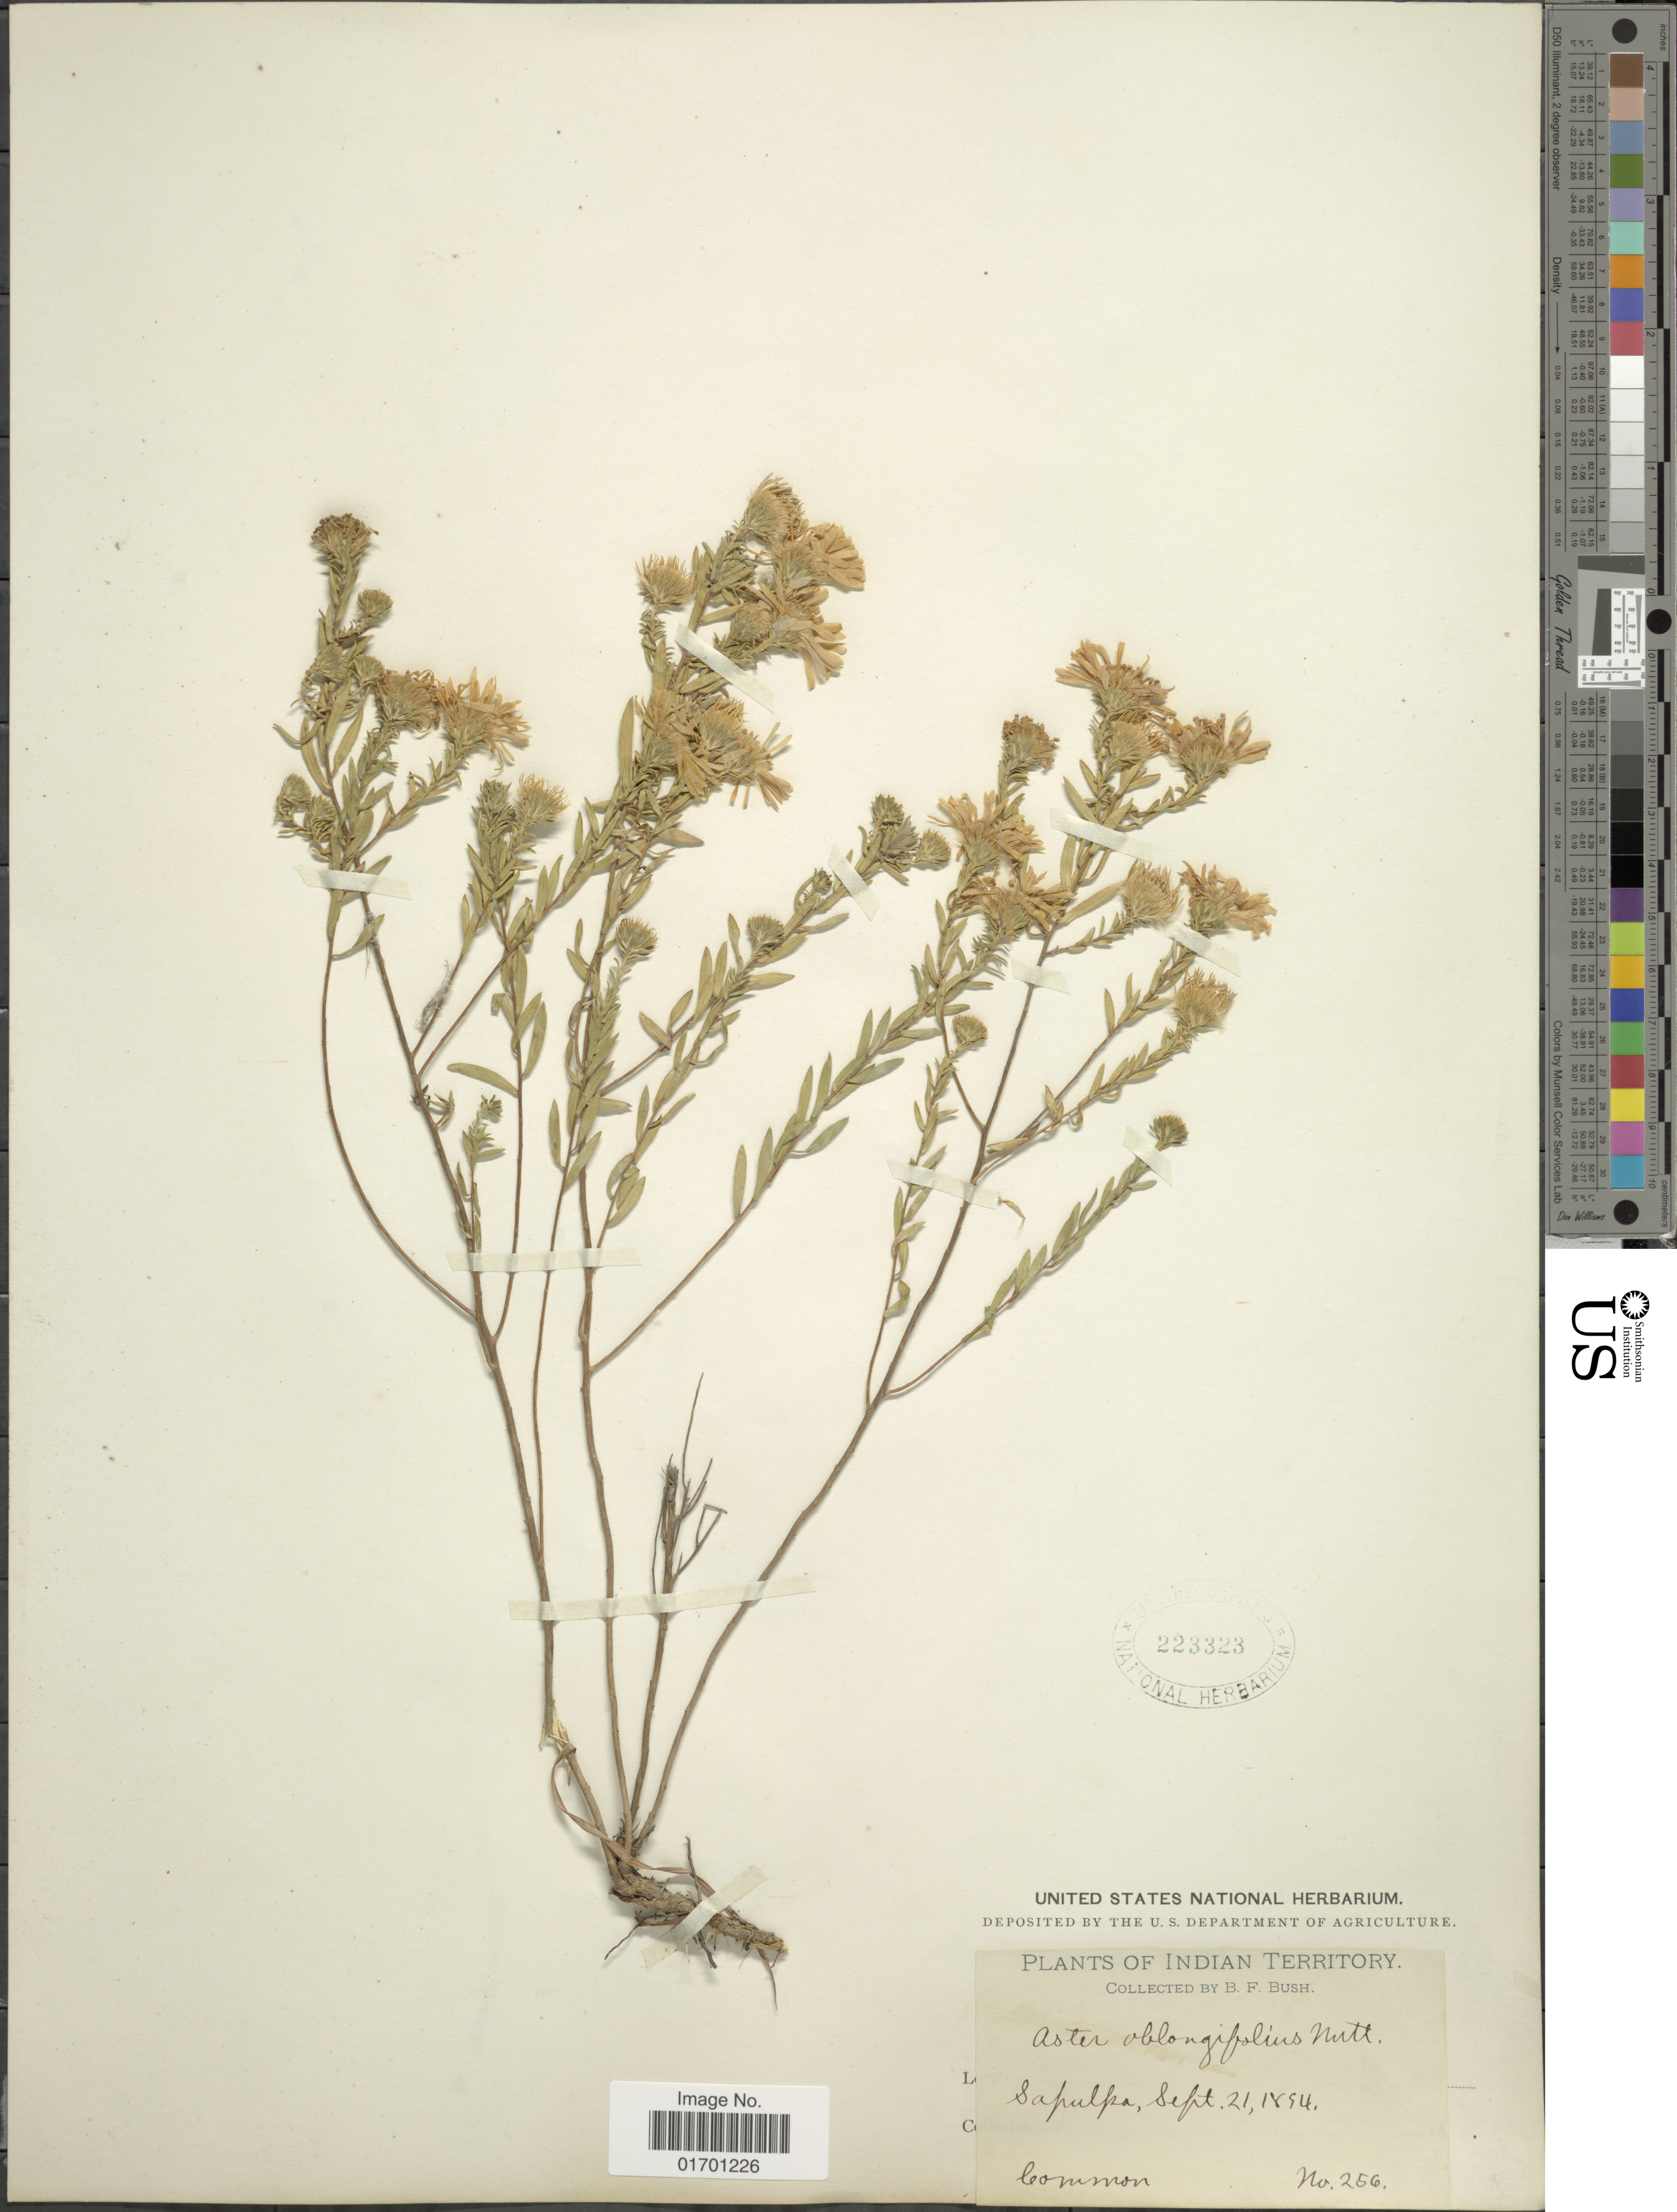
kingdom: Plantae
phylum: Tracheophyta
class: Magnoliopsida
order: Asterales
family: Asteraceae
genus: Symphyotrichum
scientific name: Symphyotrichum oblongifolium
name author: (Nutt.) G.L. Nesom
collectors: B. F. Bush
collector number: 256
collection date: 1894-09-21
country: United States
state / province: Oklahoma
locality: Indian Territory, Sapulpa.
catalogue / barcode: US 223323